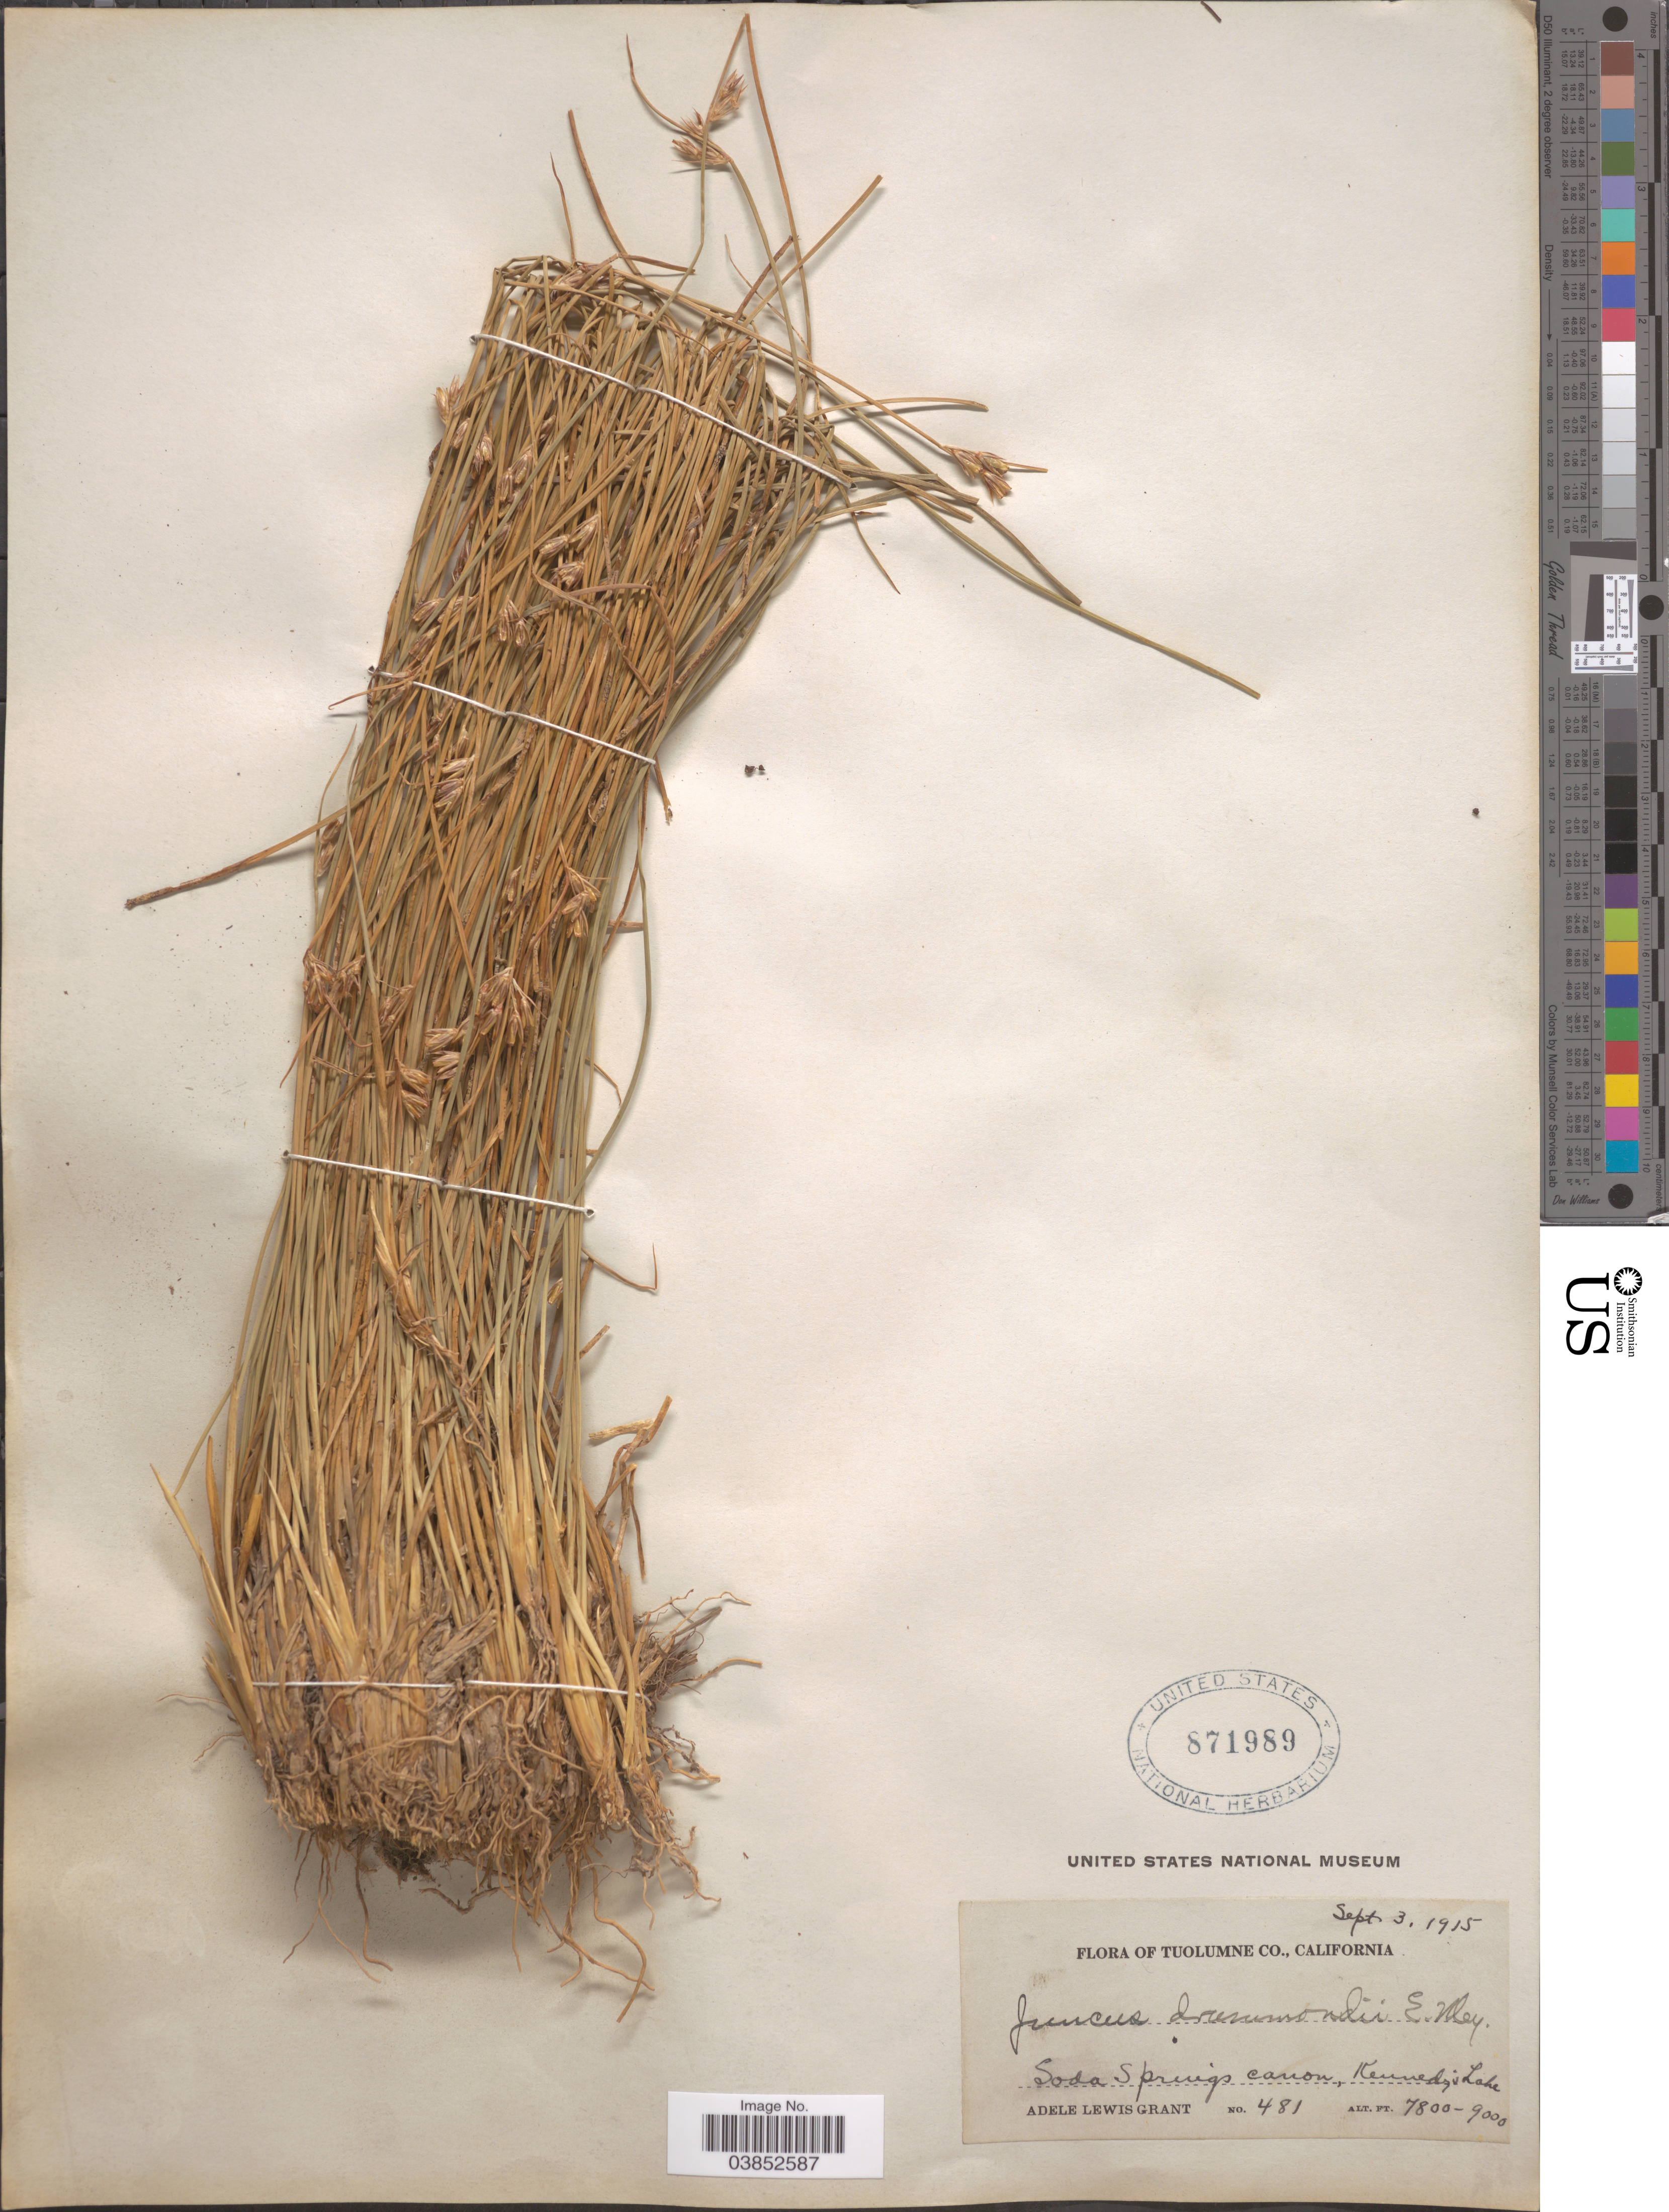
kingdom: Plantae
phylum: Tracheophyta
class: Liliopsida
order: Poales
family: Juncaceae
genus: Juncus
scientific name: Juncus drummondii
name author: E. Mey.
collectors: A. L. Grant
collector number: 481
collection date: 1915-09-03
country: United States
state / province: California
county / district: Tuolumne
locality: Tuolumne Co. Soda Springs canon, Kennedy's Lake.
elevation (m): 2377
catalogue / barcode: US 871989